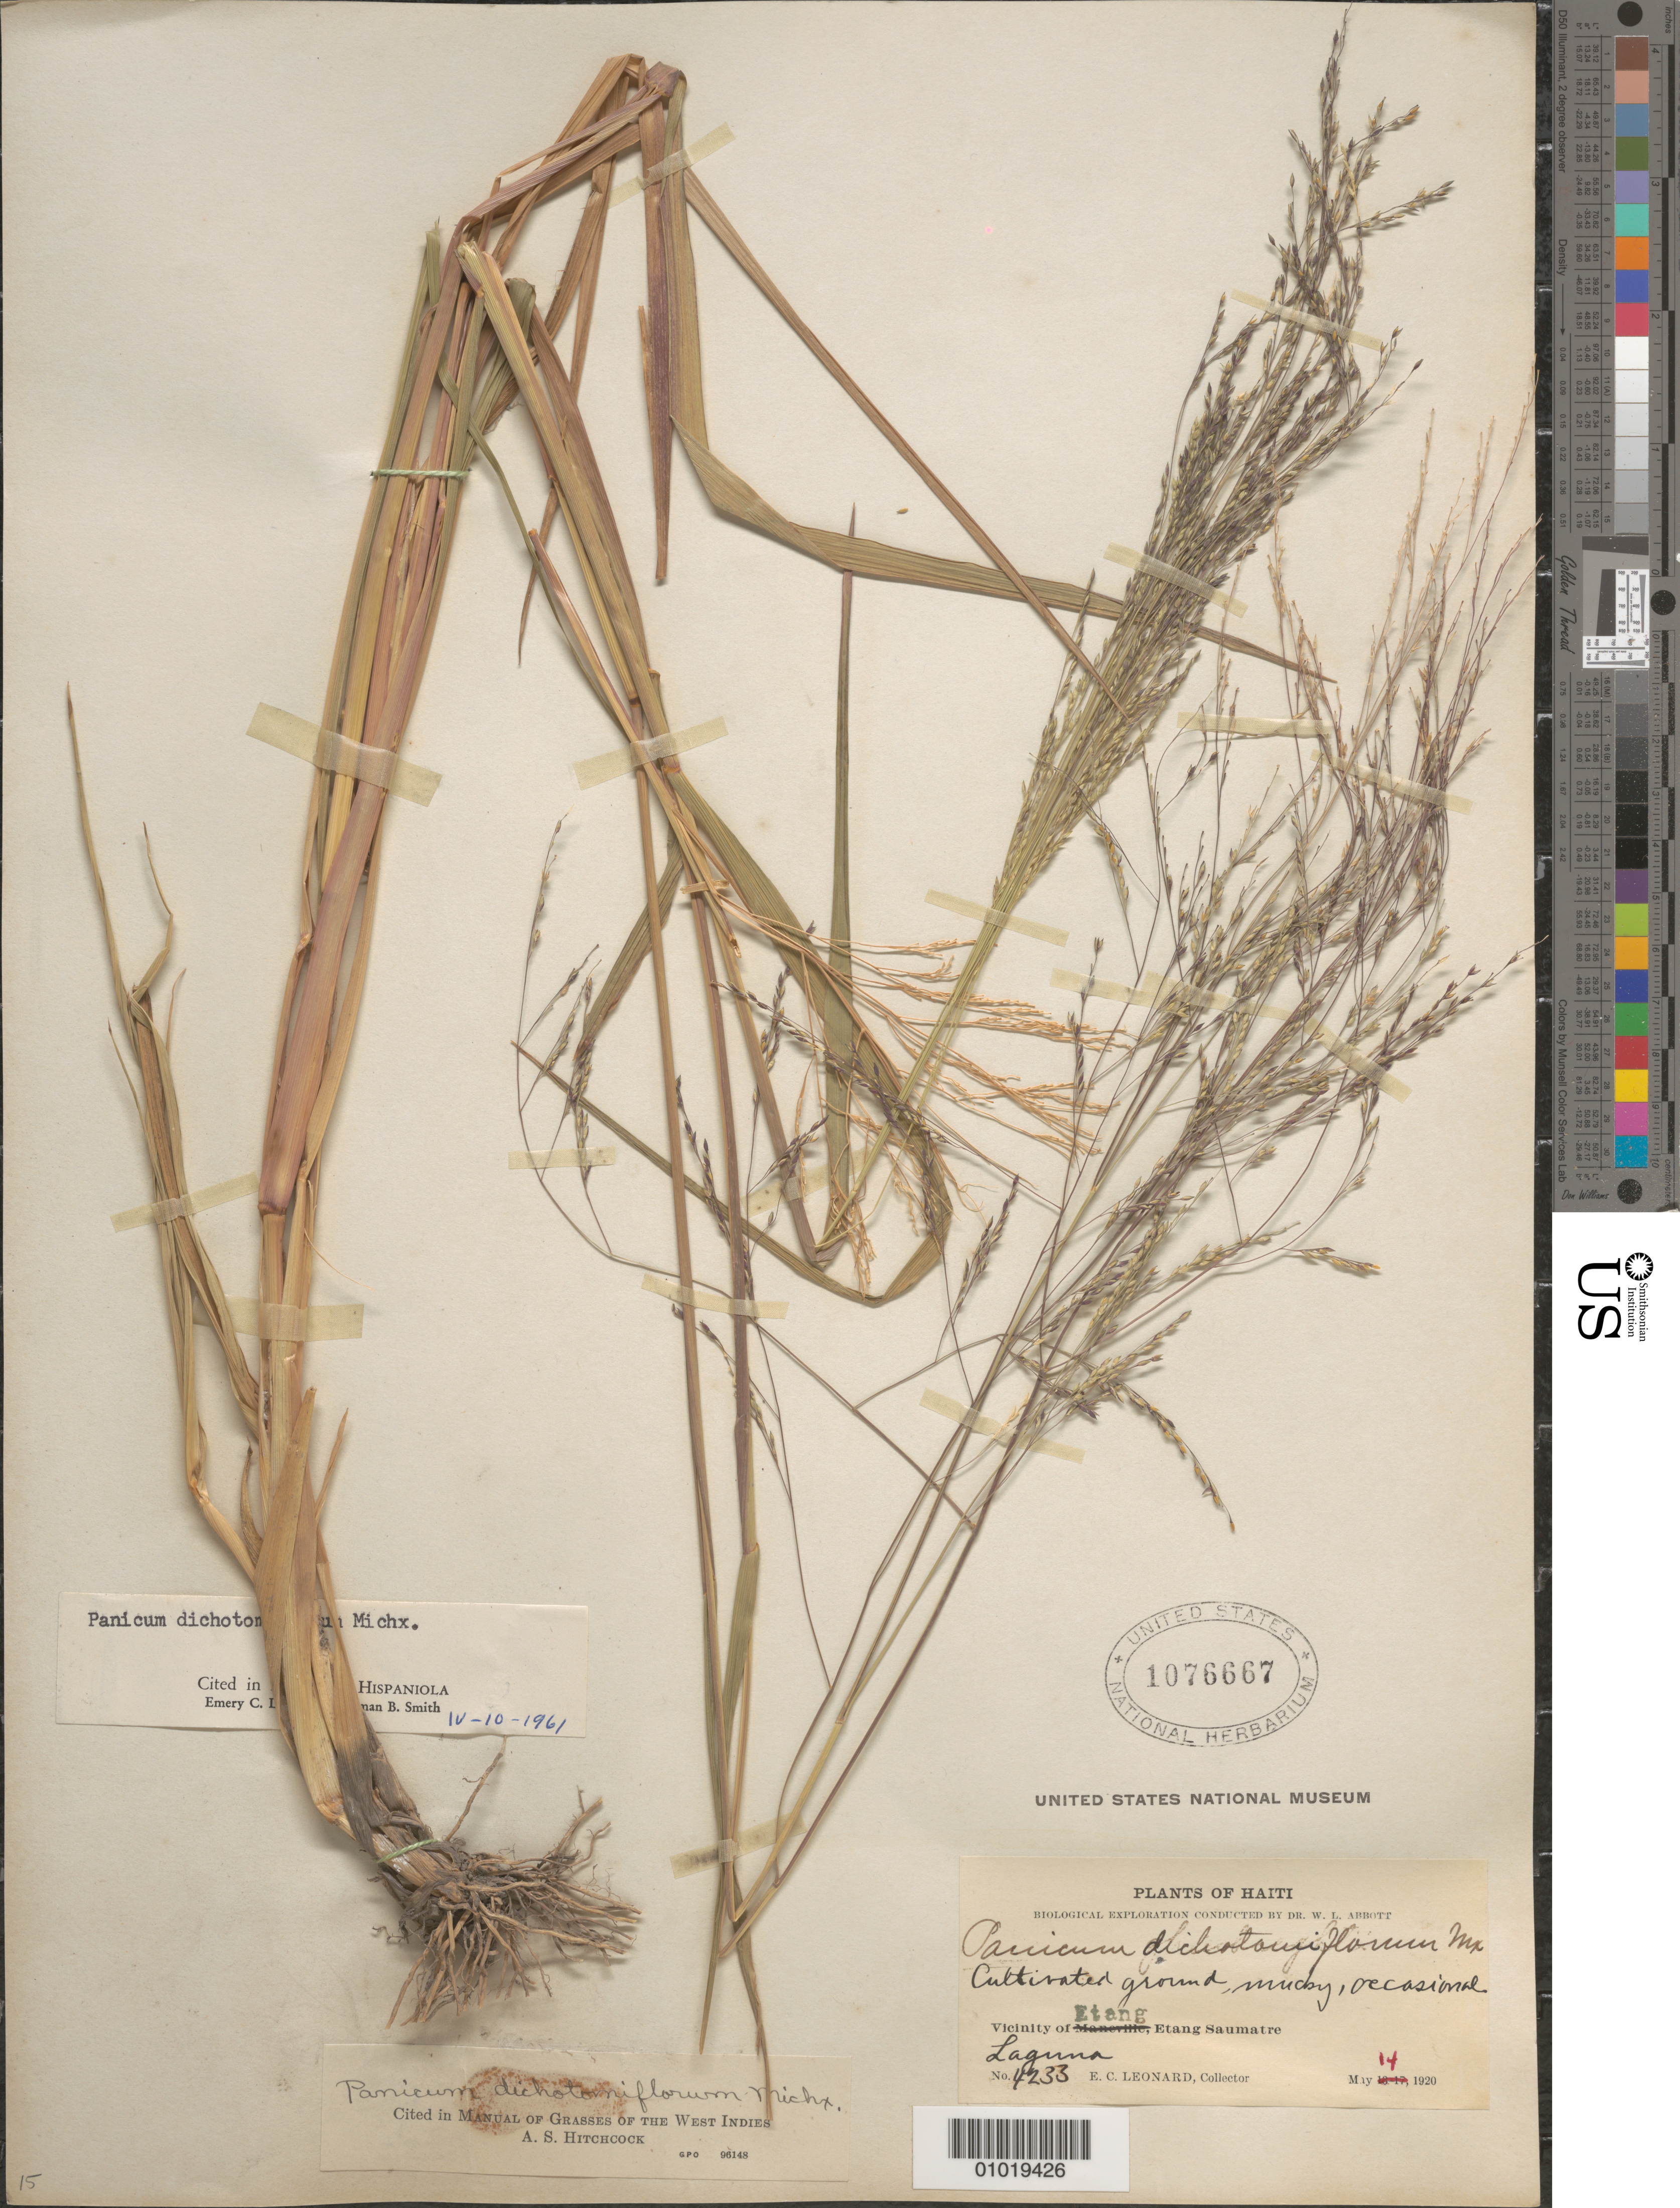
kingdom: Plantae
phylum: Tracheophyta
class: Liliopsida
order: Poales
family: Poaceae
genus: Panicum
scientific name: Panicum dichotomiflorum subsp. dichotomiflorum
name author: Michx.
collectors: E. C. Leonard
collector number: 4233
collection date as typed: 14 May 1920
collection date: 1920-05-14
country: Haiti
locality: Vic of Etang, Etang Sumatre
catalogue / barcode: US 1076667